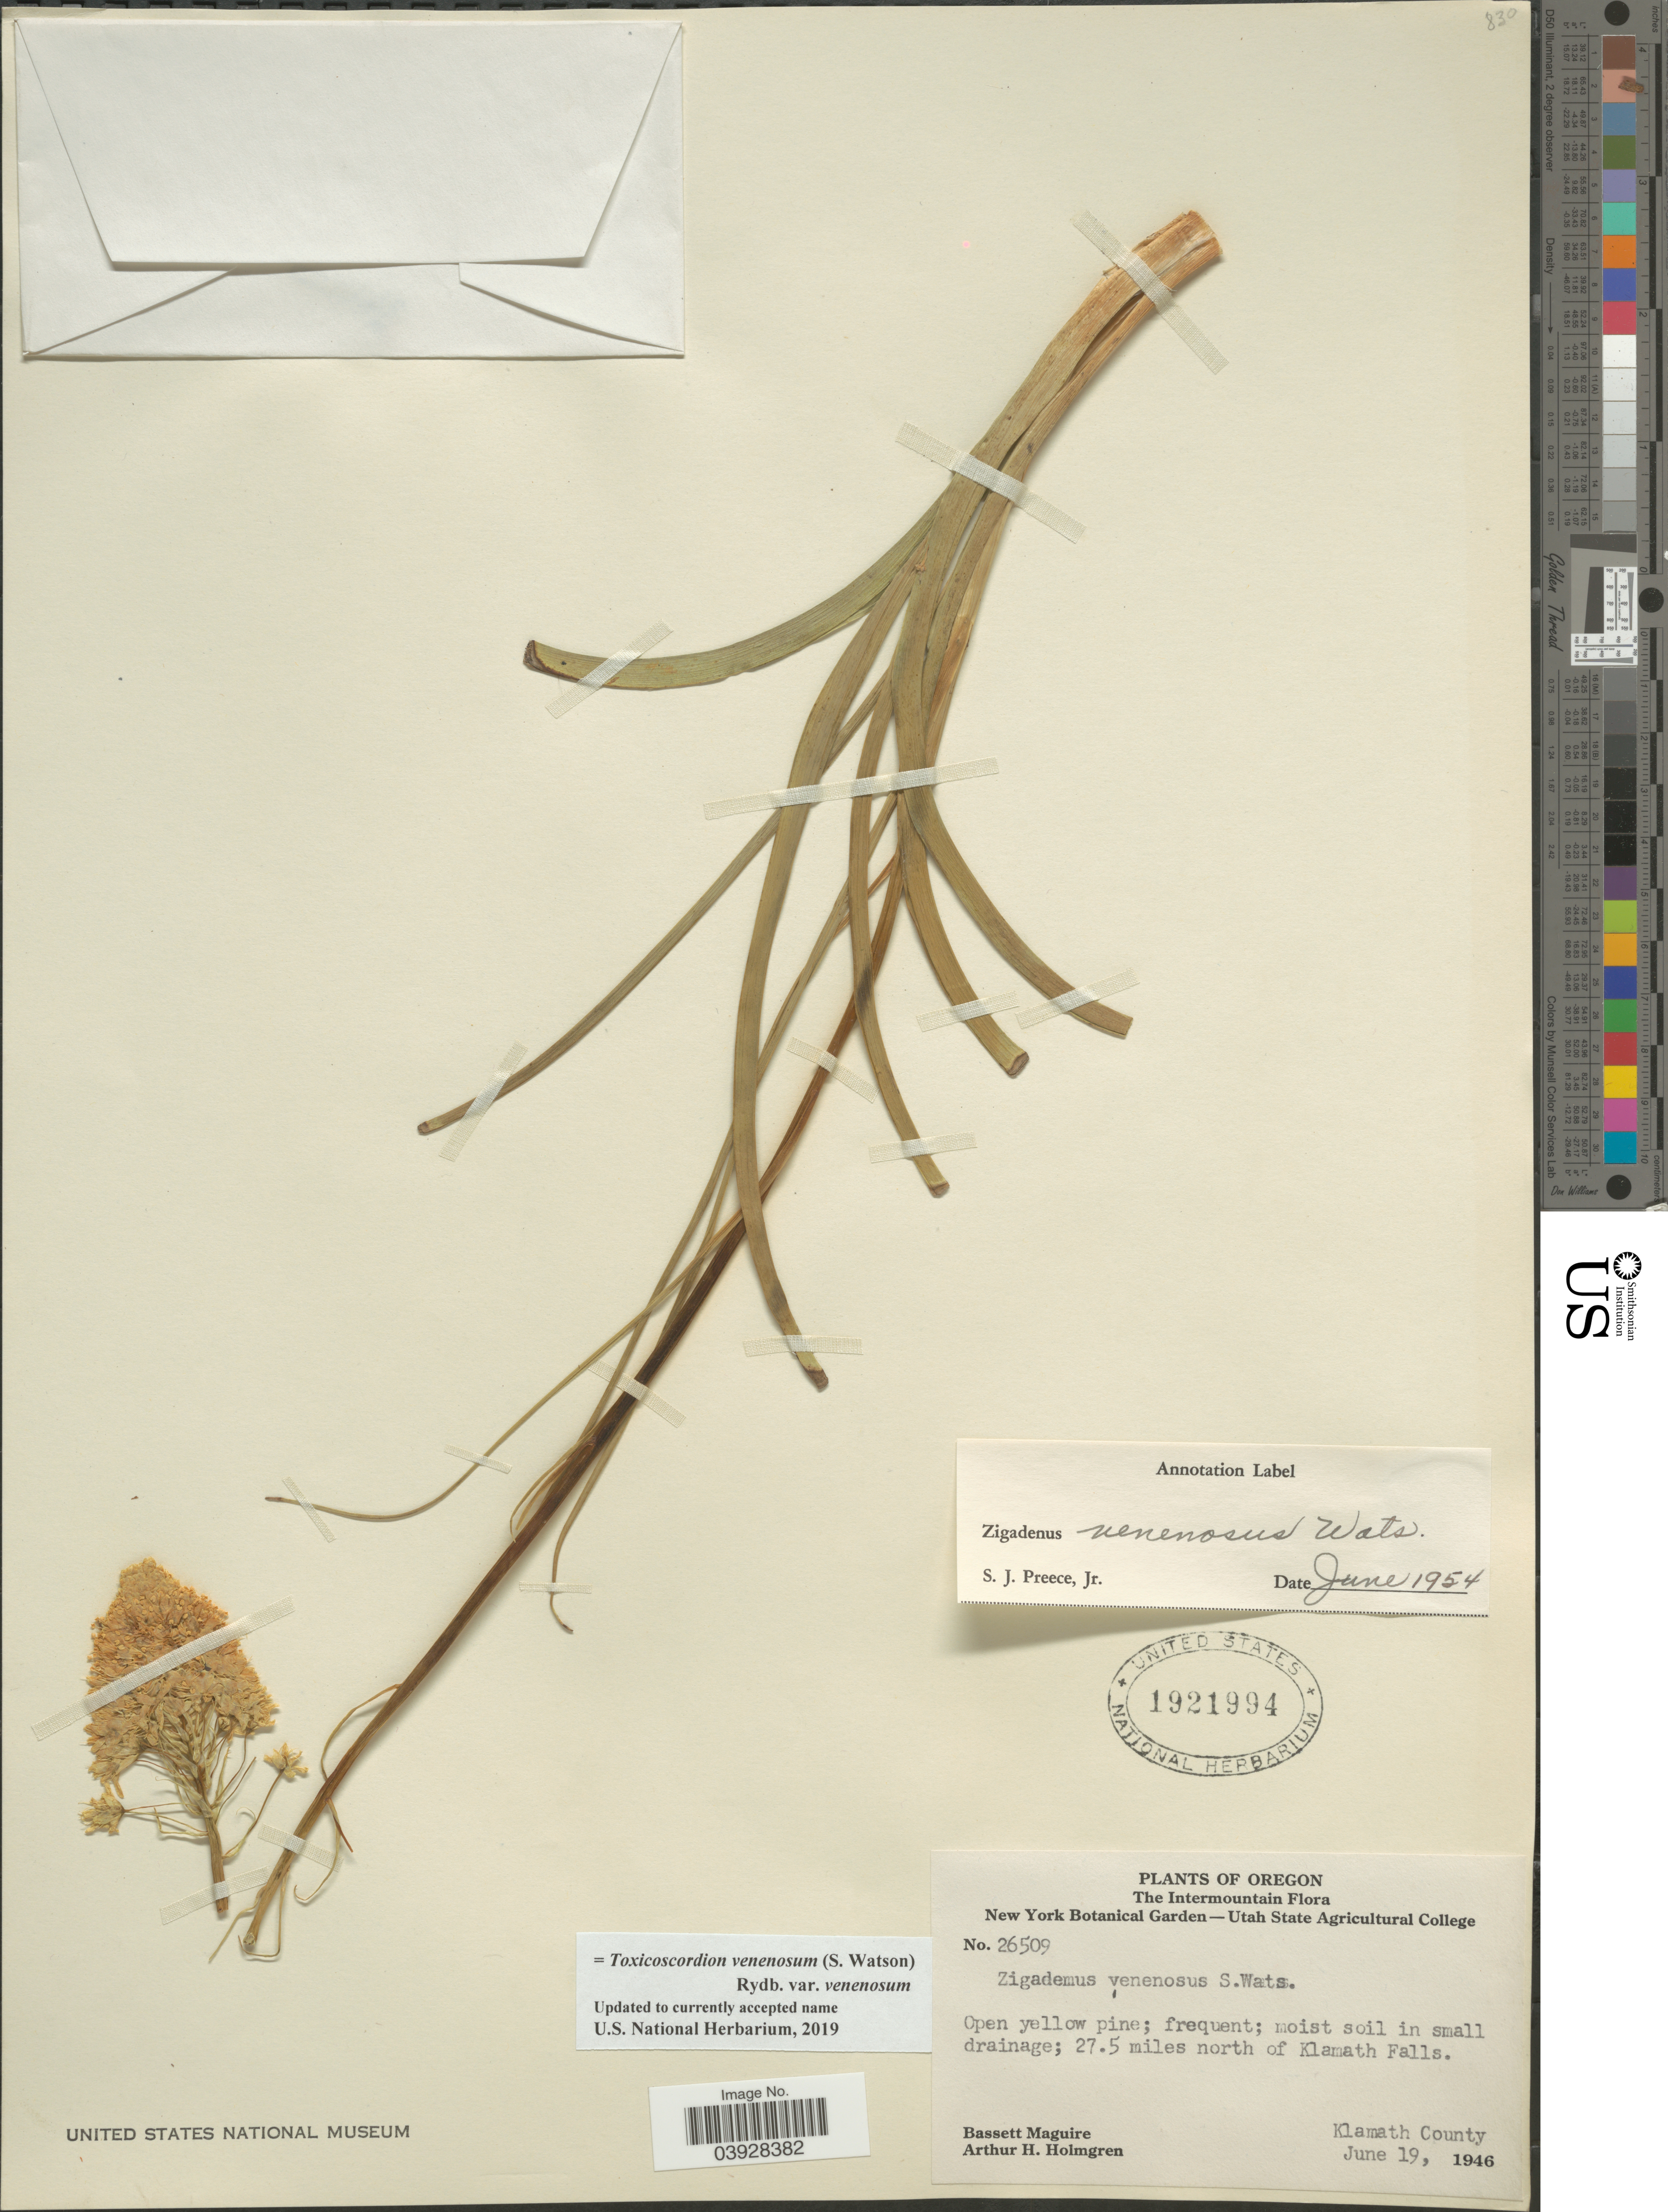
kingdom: Plantae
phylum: Tracheophyta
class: Liliopsida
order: Liliales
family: Melanthiaceae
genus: Toxicoscordion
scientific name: Toxicoscordion venenosum var. gramineum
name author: (Rydb.) Brasher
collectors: B. Maguire & A. H. Holmgren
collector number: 26509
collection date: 1946-06-19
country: United States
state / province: Oregon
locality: The Intermountain. 27.5 miles north of Klamath Falls. Klamath County.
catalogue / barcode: US 1921994